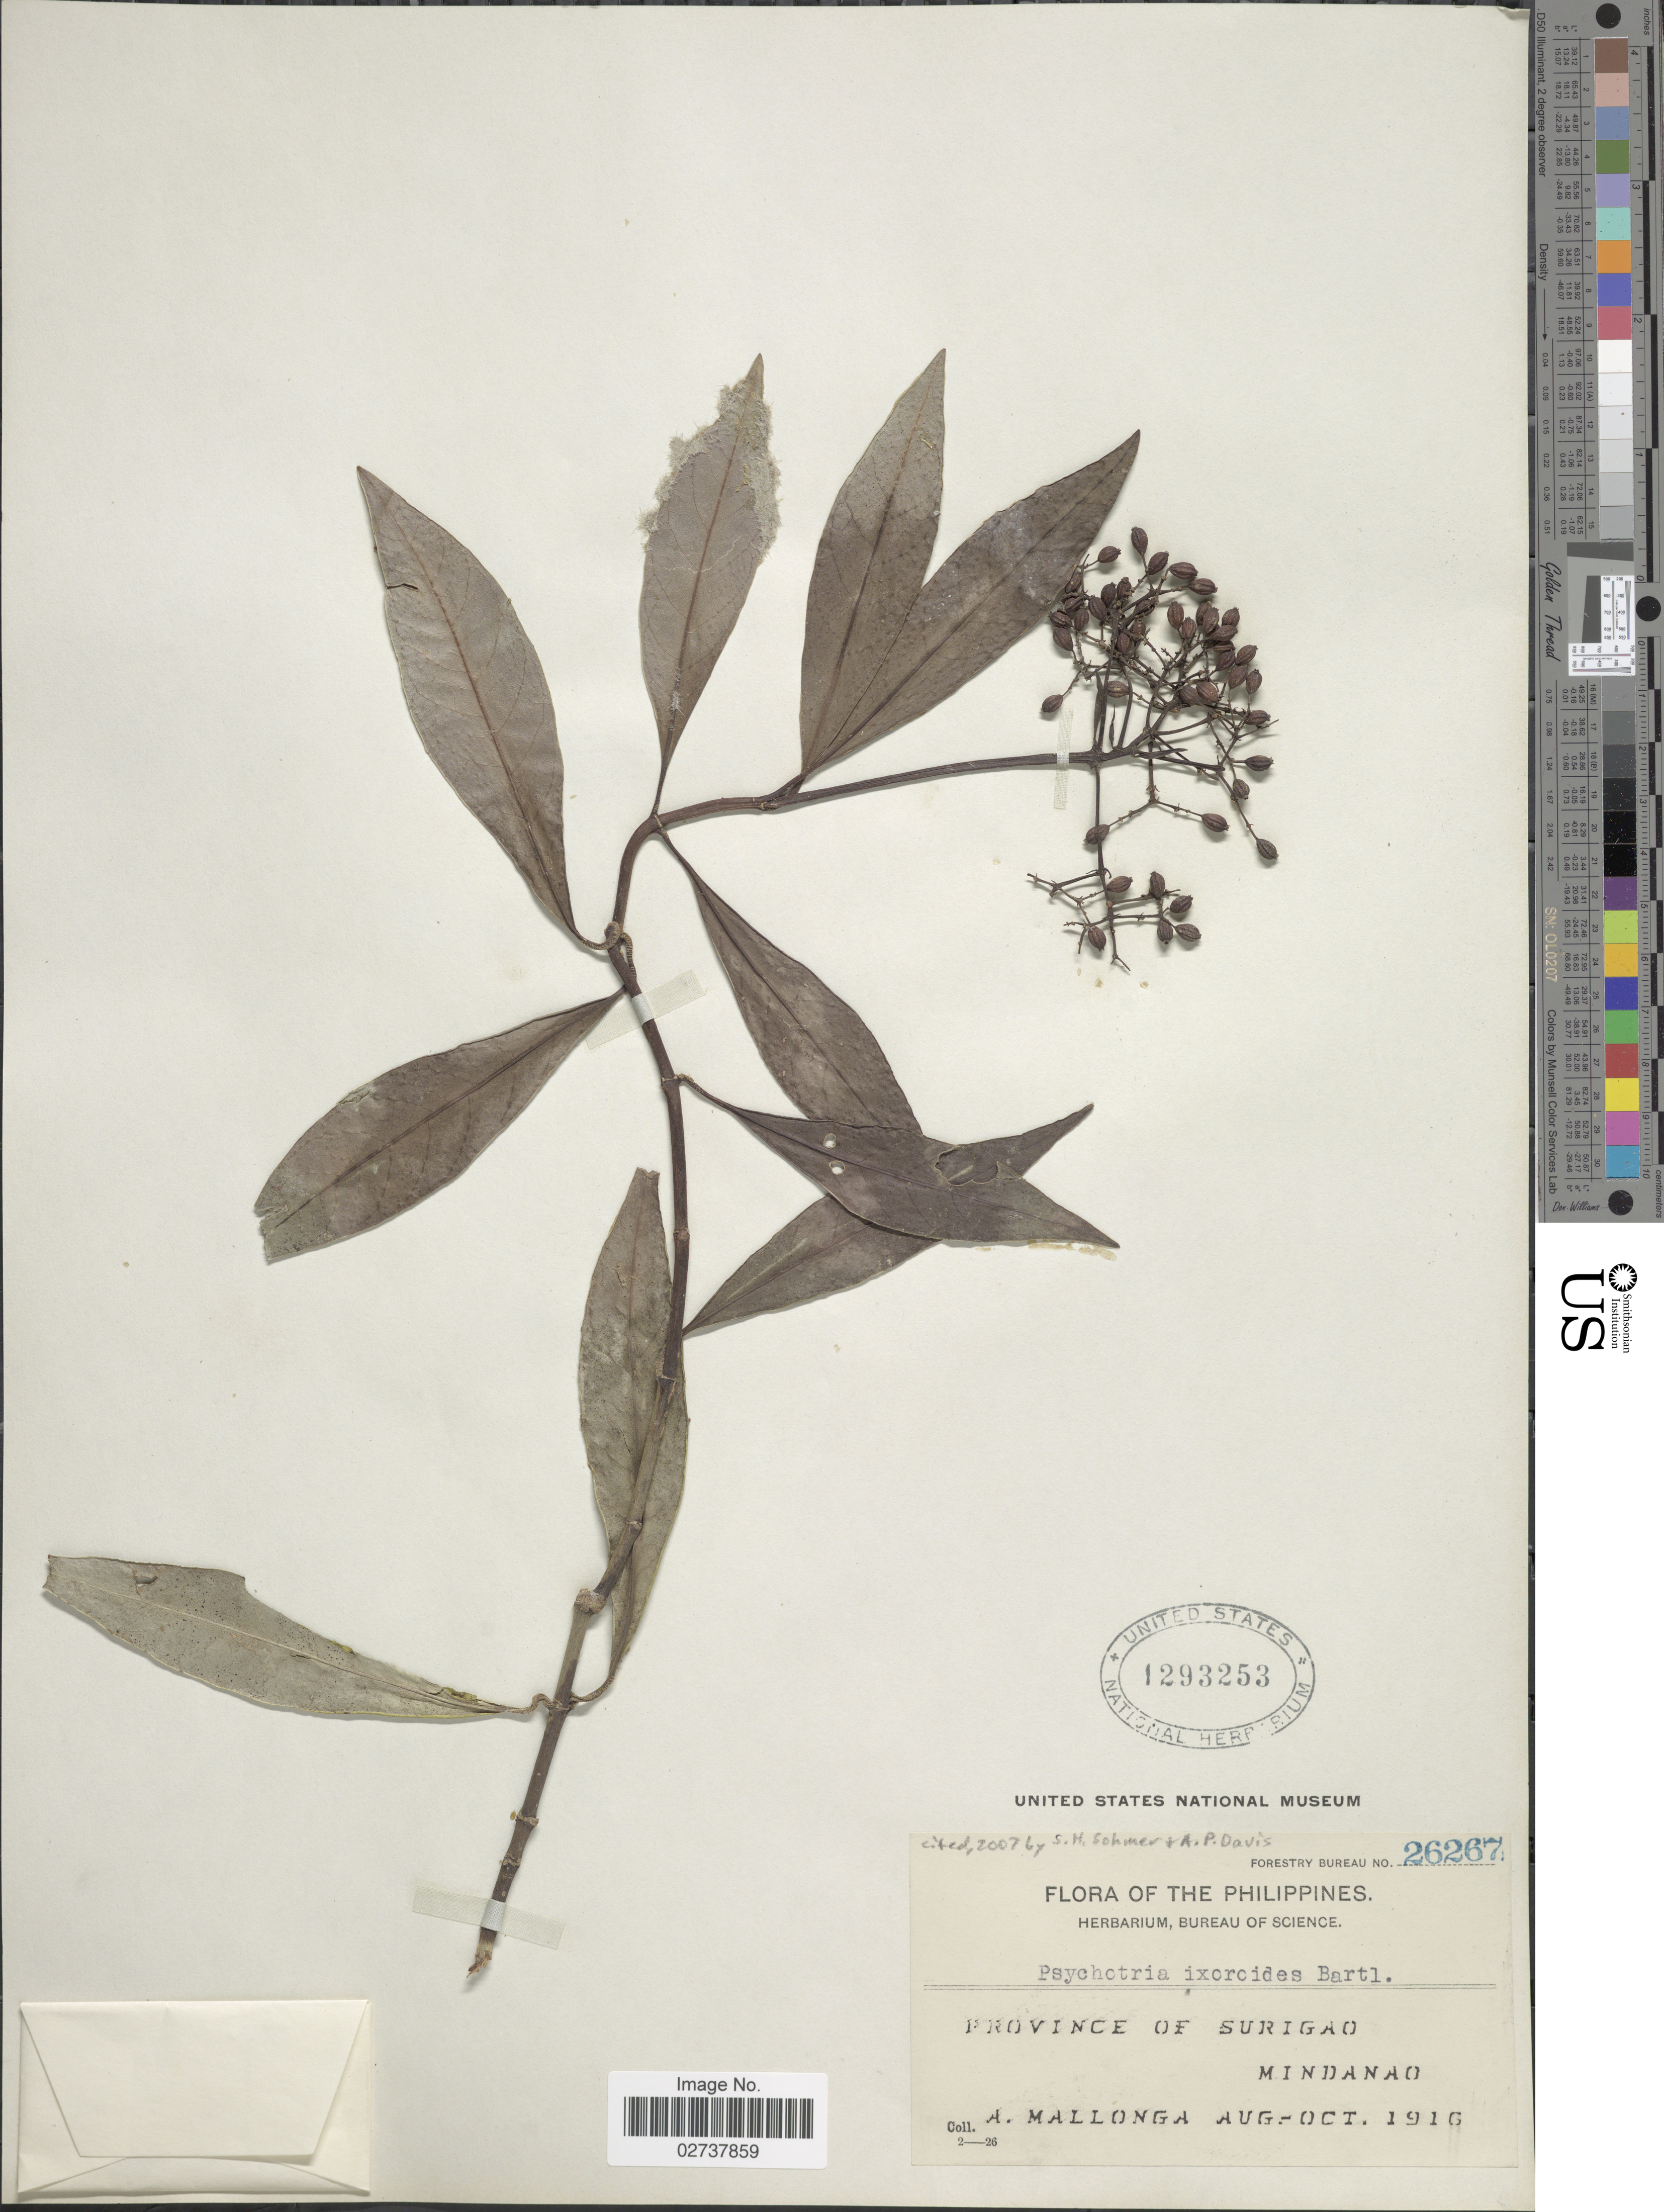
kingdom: Plantae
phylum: Tracheophyta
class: Magnoliopsida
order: Gentianales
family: Rubiaceae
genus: Psychotria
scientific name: Psychotria ixoroides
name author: Bartl. ex DC.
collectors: A. Mallonga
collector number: Forestry Bureau 26267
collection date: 1916-08/1916-10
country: Philippines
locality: Province of Surigao Mindanao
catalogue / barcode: US 1293253